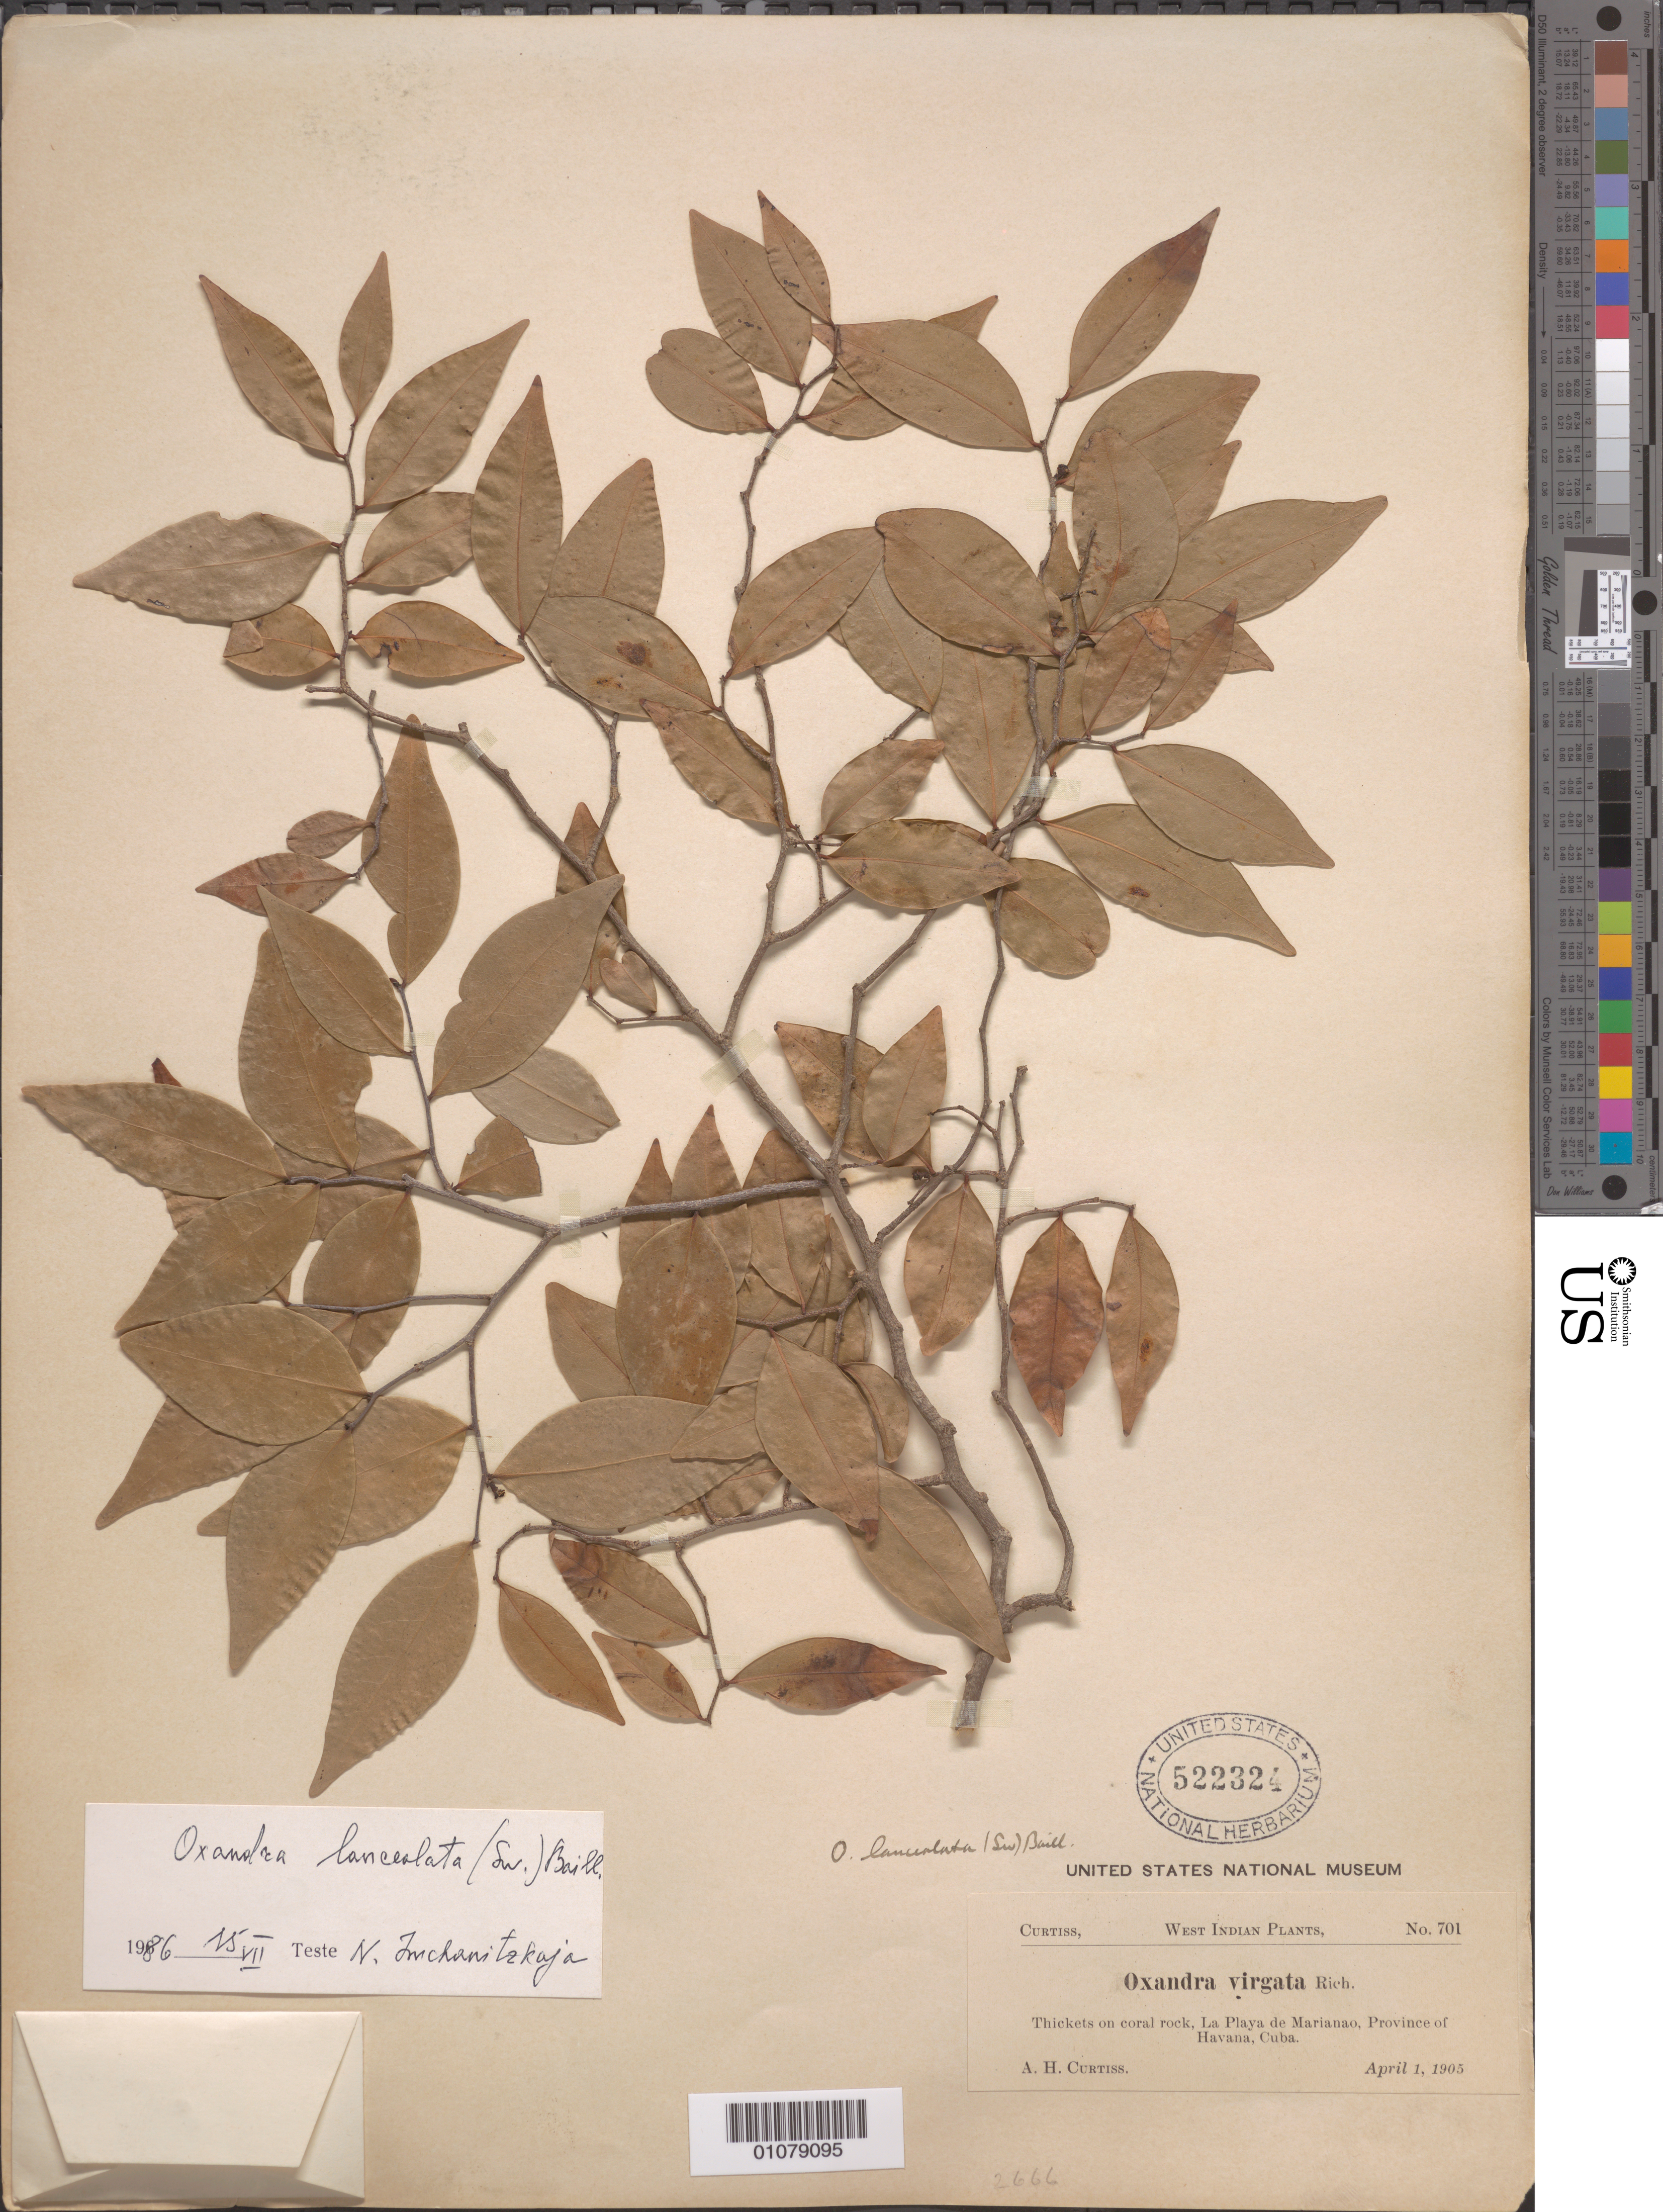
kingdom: Plantae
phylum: Tracheophyta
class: Magnoliopsida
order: Magnoliales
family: Annonaceae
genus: Oxandra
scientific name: Oxandra lanceolata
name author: (Sw.) Baill.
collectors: A. H. Curtiss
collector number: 701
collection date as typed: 01 Apr 1905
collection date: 1905-04-01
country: Cuba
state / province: La Habana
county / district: Municipio Playa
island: Cuba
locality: Thickets on coral rock, La Playa de Marianao, Province of Havana, Cuba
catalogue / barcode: US 522324